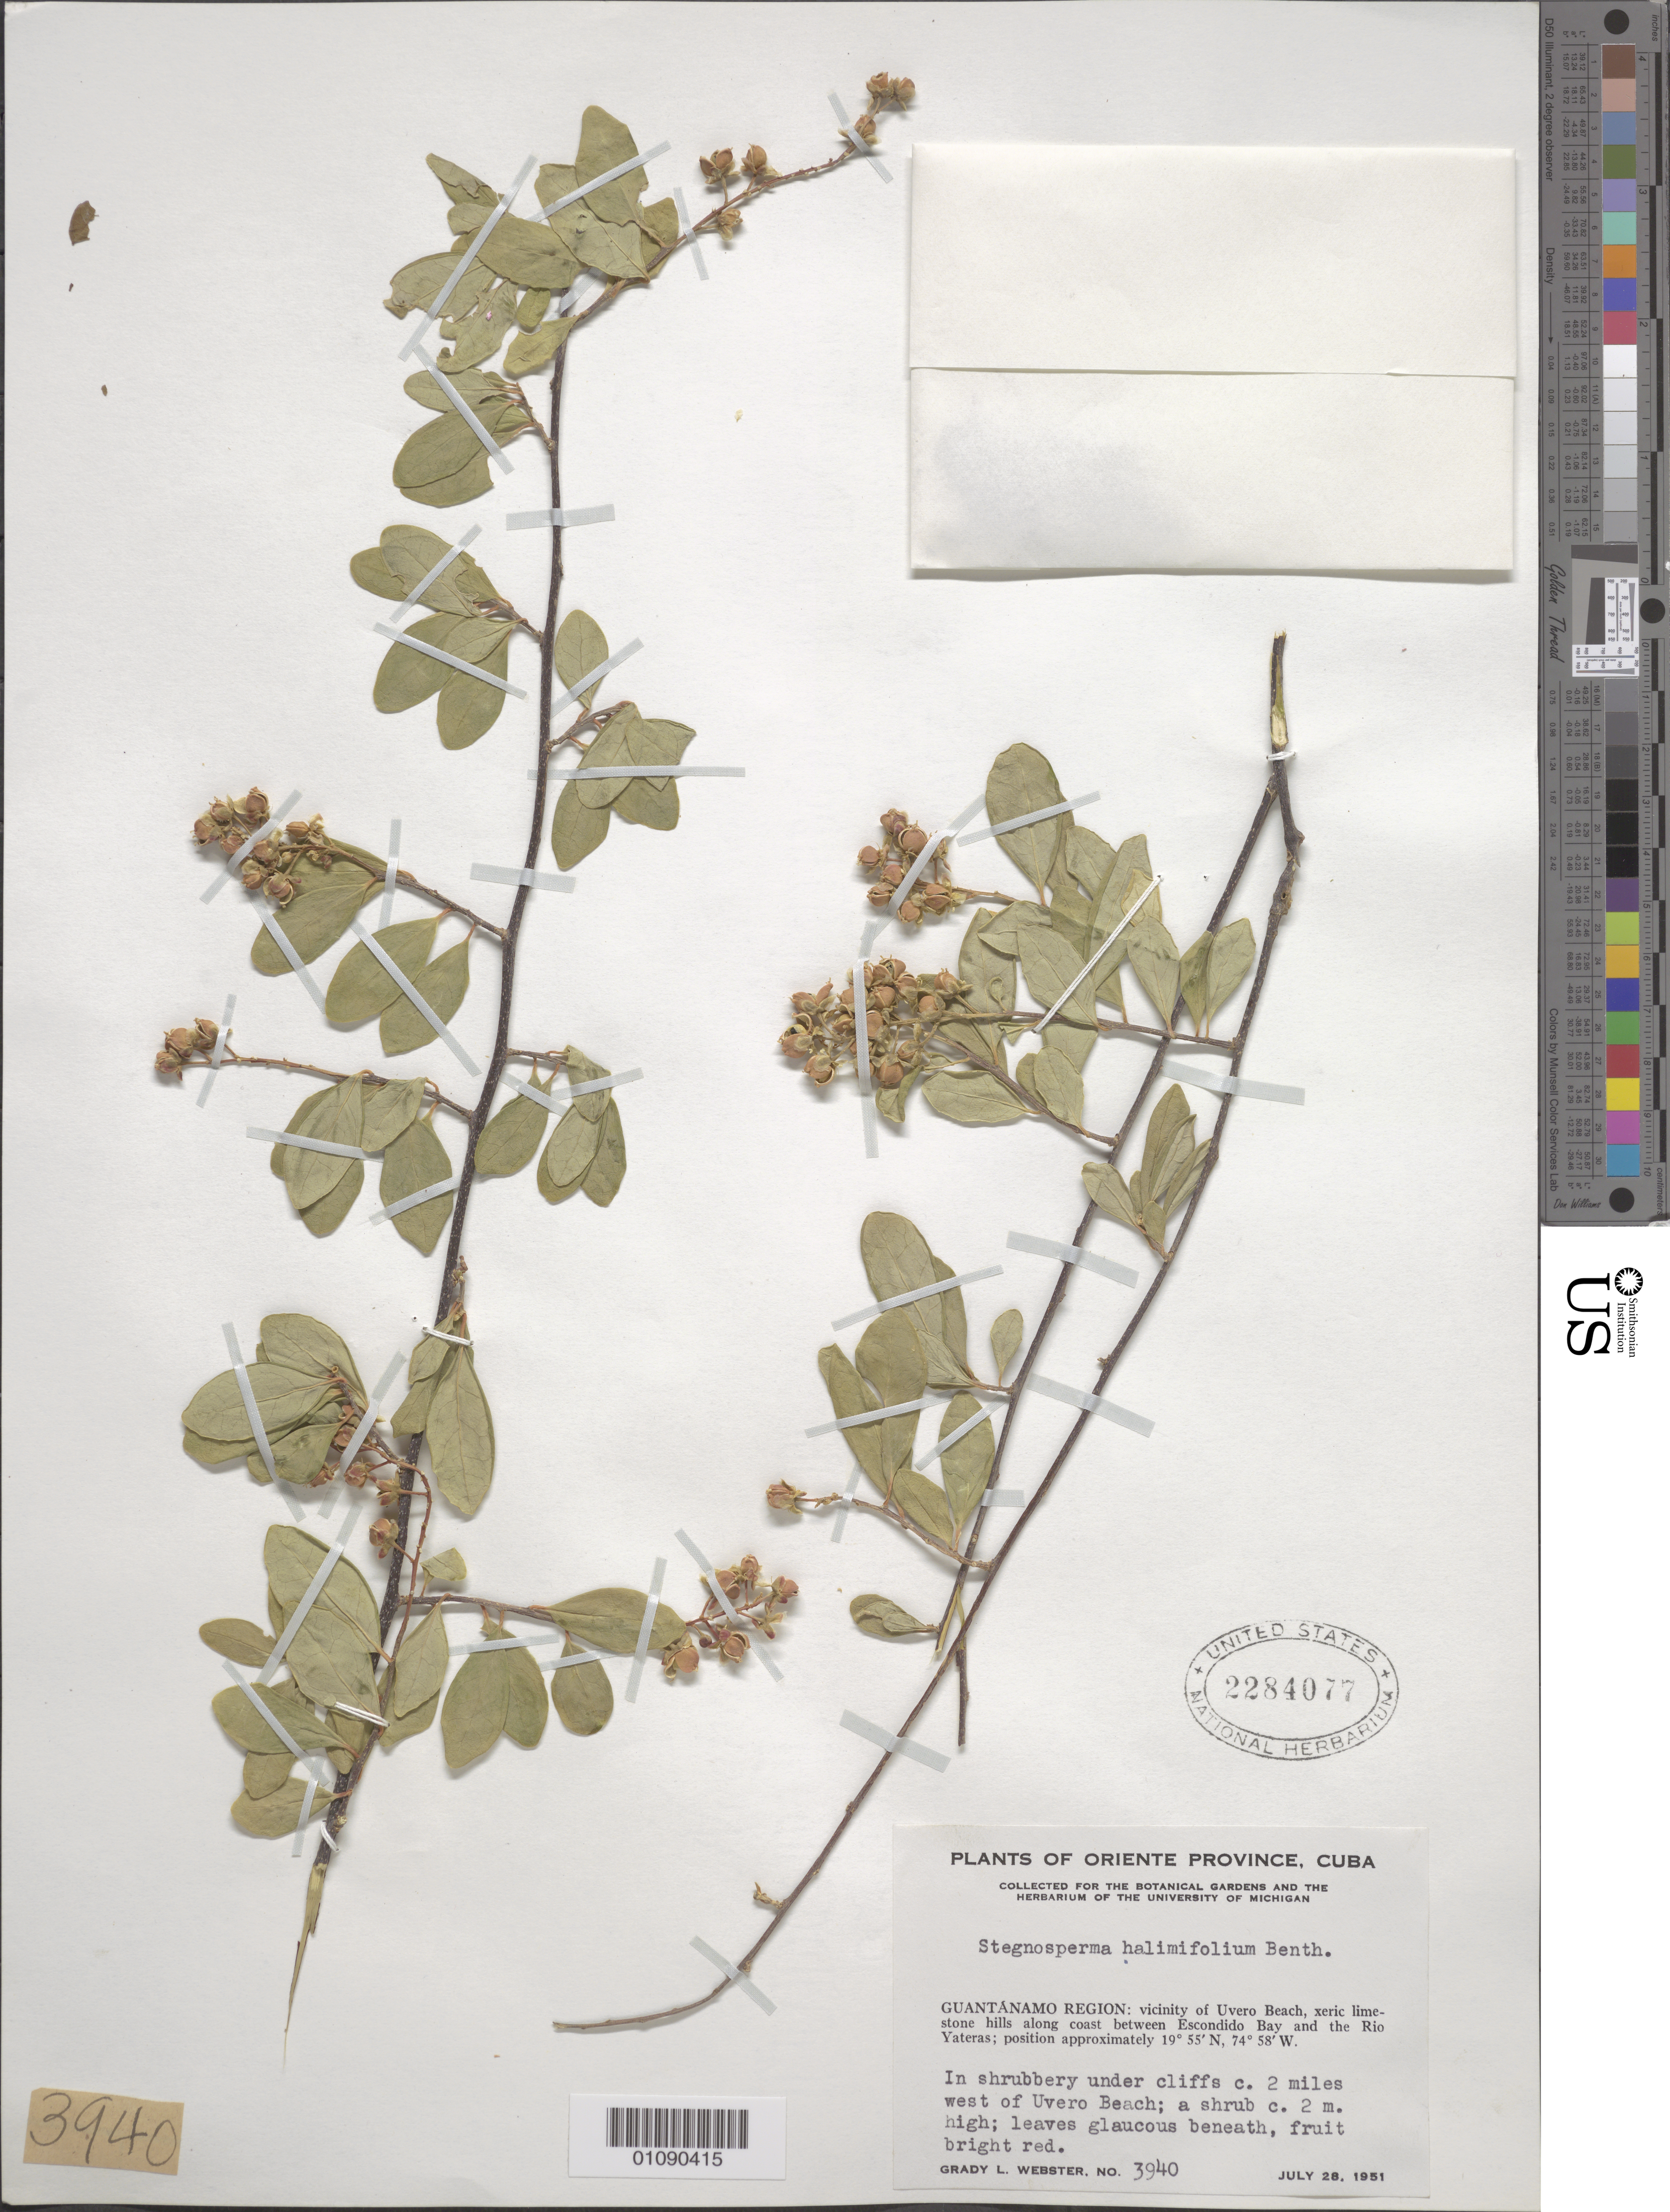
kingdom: Plantae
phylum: Tracheophyta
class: Magnoliopsida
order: Caryophyllales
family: Stegnospermataceae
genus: Stegnosperma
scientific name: Stegnosperma halimifolium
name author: Benth.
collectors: G. L. Webster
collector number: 3940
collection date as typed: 28 Jul 1951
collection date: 1951-07-28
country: Cuba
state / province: Guantánamo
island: Cuba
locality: Oriente, Guantánamo Region, Vicinity of Uvero Beach, between Escondido Bay and the Rio Yateras C 2 mi W of Uvero Beach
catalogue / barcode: US 2284077